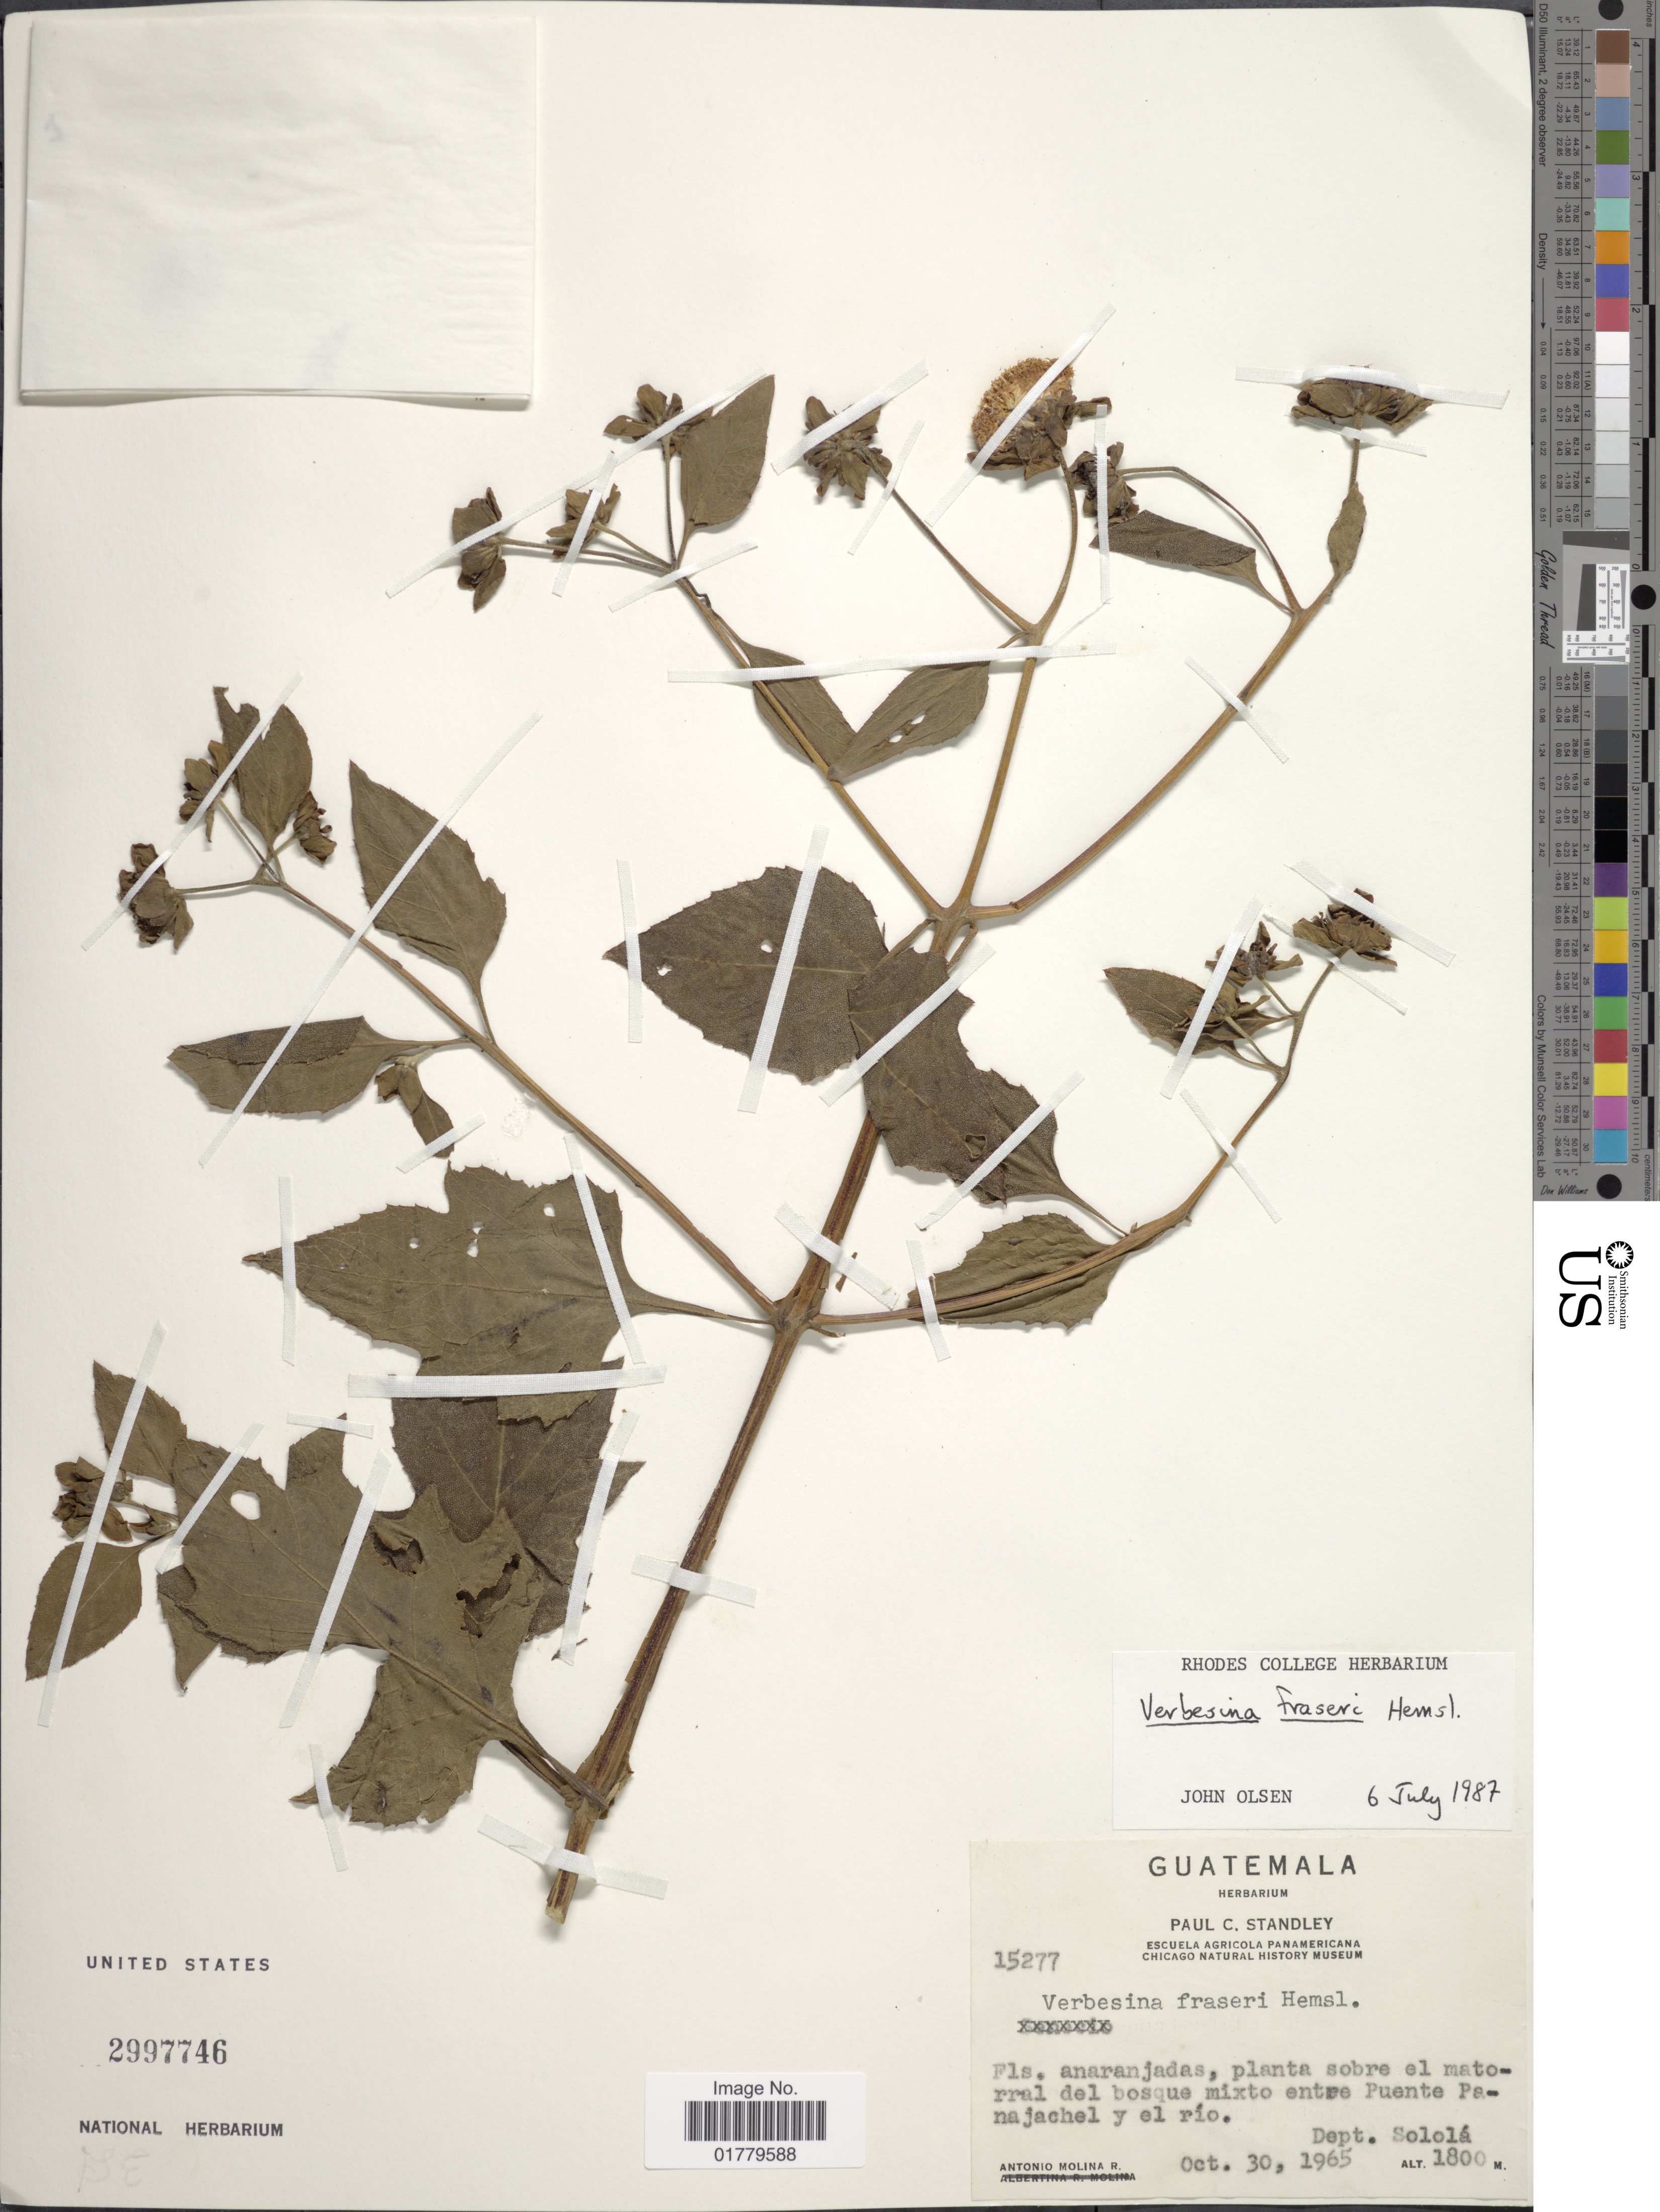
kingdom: Plantae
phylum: Tracheophyta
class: Magnoliopsida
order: Asterales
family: Asteraceae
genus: Verbesina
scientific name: Verbesina fraseri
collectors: A. Molina R.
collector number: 15277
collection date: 1965-10-30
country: Guatemala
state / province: Sololá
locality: Planta sobre el matorral del bosque mixto entre Puente Panajachel y el río. Dept. Sololá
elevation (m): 1800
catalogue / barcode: US 2997746